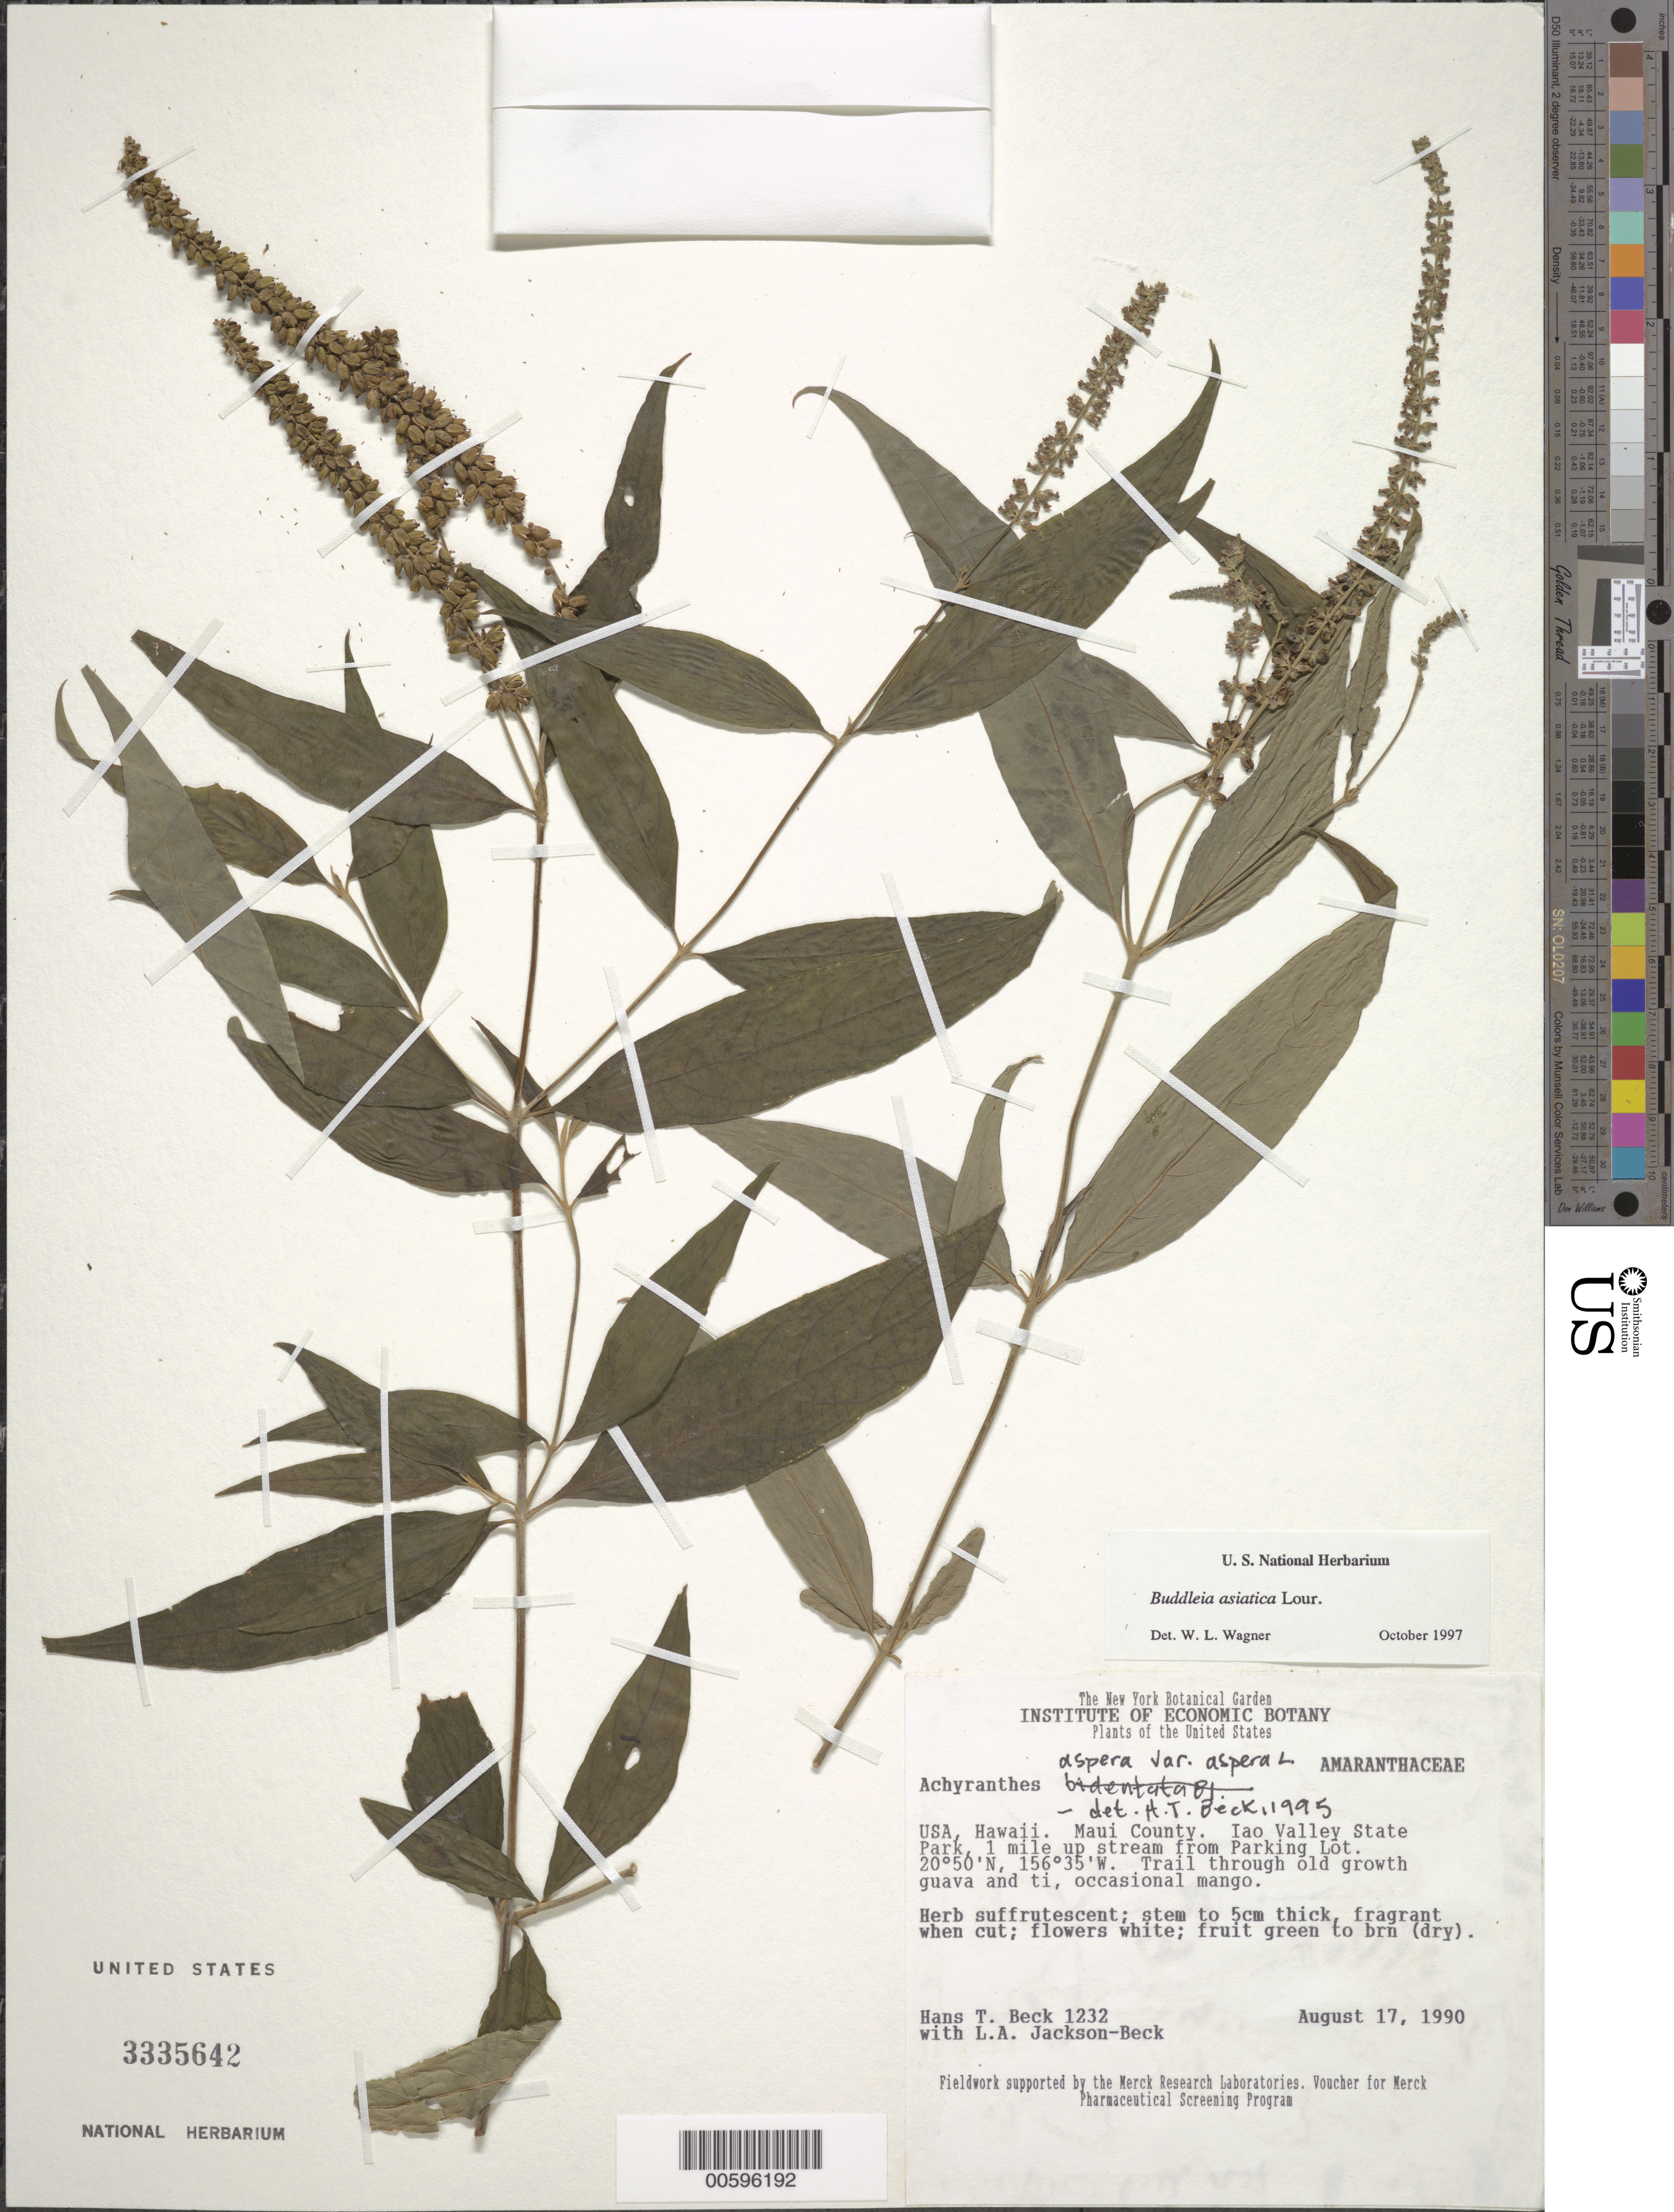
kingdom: Plantae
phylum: Tracheophyta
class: Magnoliopsida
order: Lamiales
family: Scrophulariaceae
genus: Buddleja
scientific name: Buddleja asiatica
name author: Lour.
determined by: Wagner, W. L., (BOT), Smithsonian Institution - National Museum of Natural History (UNITED STATES)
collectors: H. T. Beck & L. Jackson-Beck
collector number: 1232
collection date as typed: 17 Aug 1990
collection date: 1990-08-17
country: United States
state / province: Hawaii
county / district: Maui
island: Maui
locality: Maui Co. Iao Valley State Park, 1 mi up stream from Parking Lot.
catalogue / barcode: US 3335642